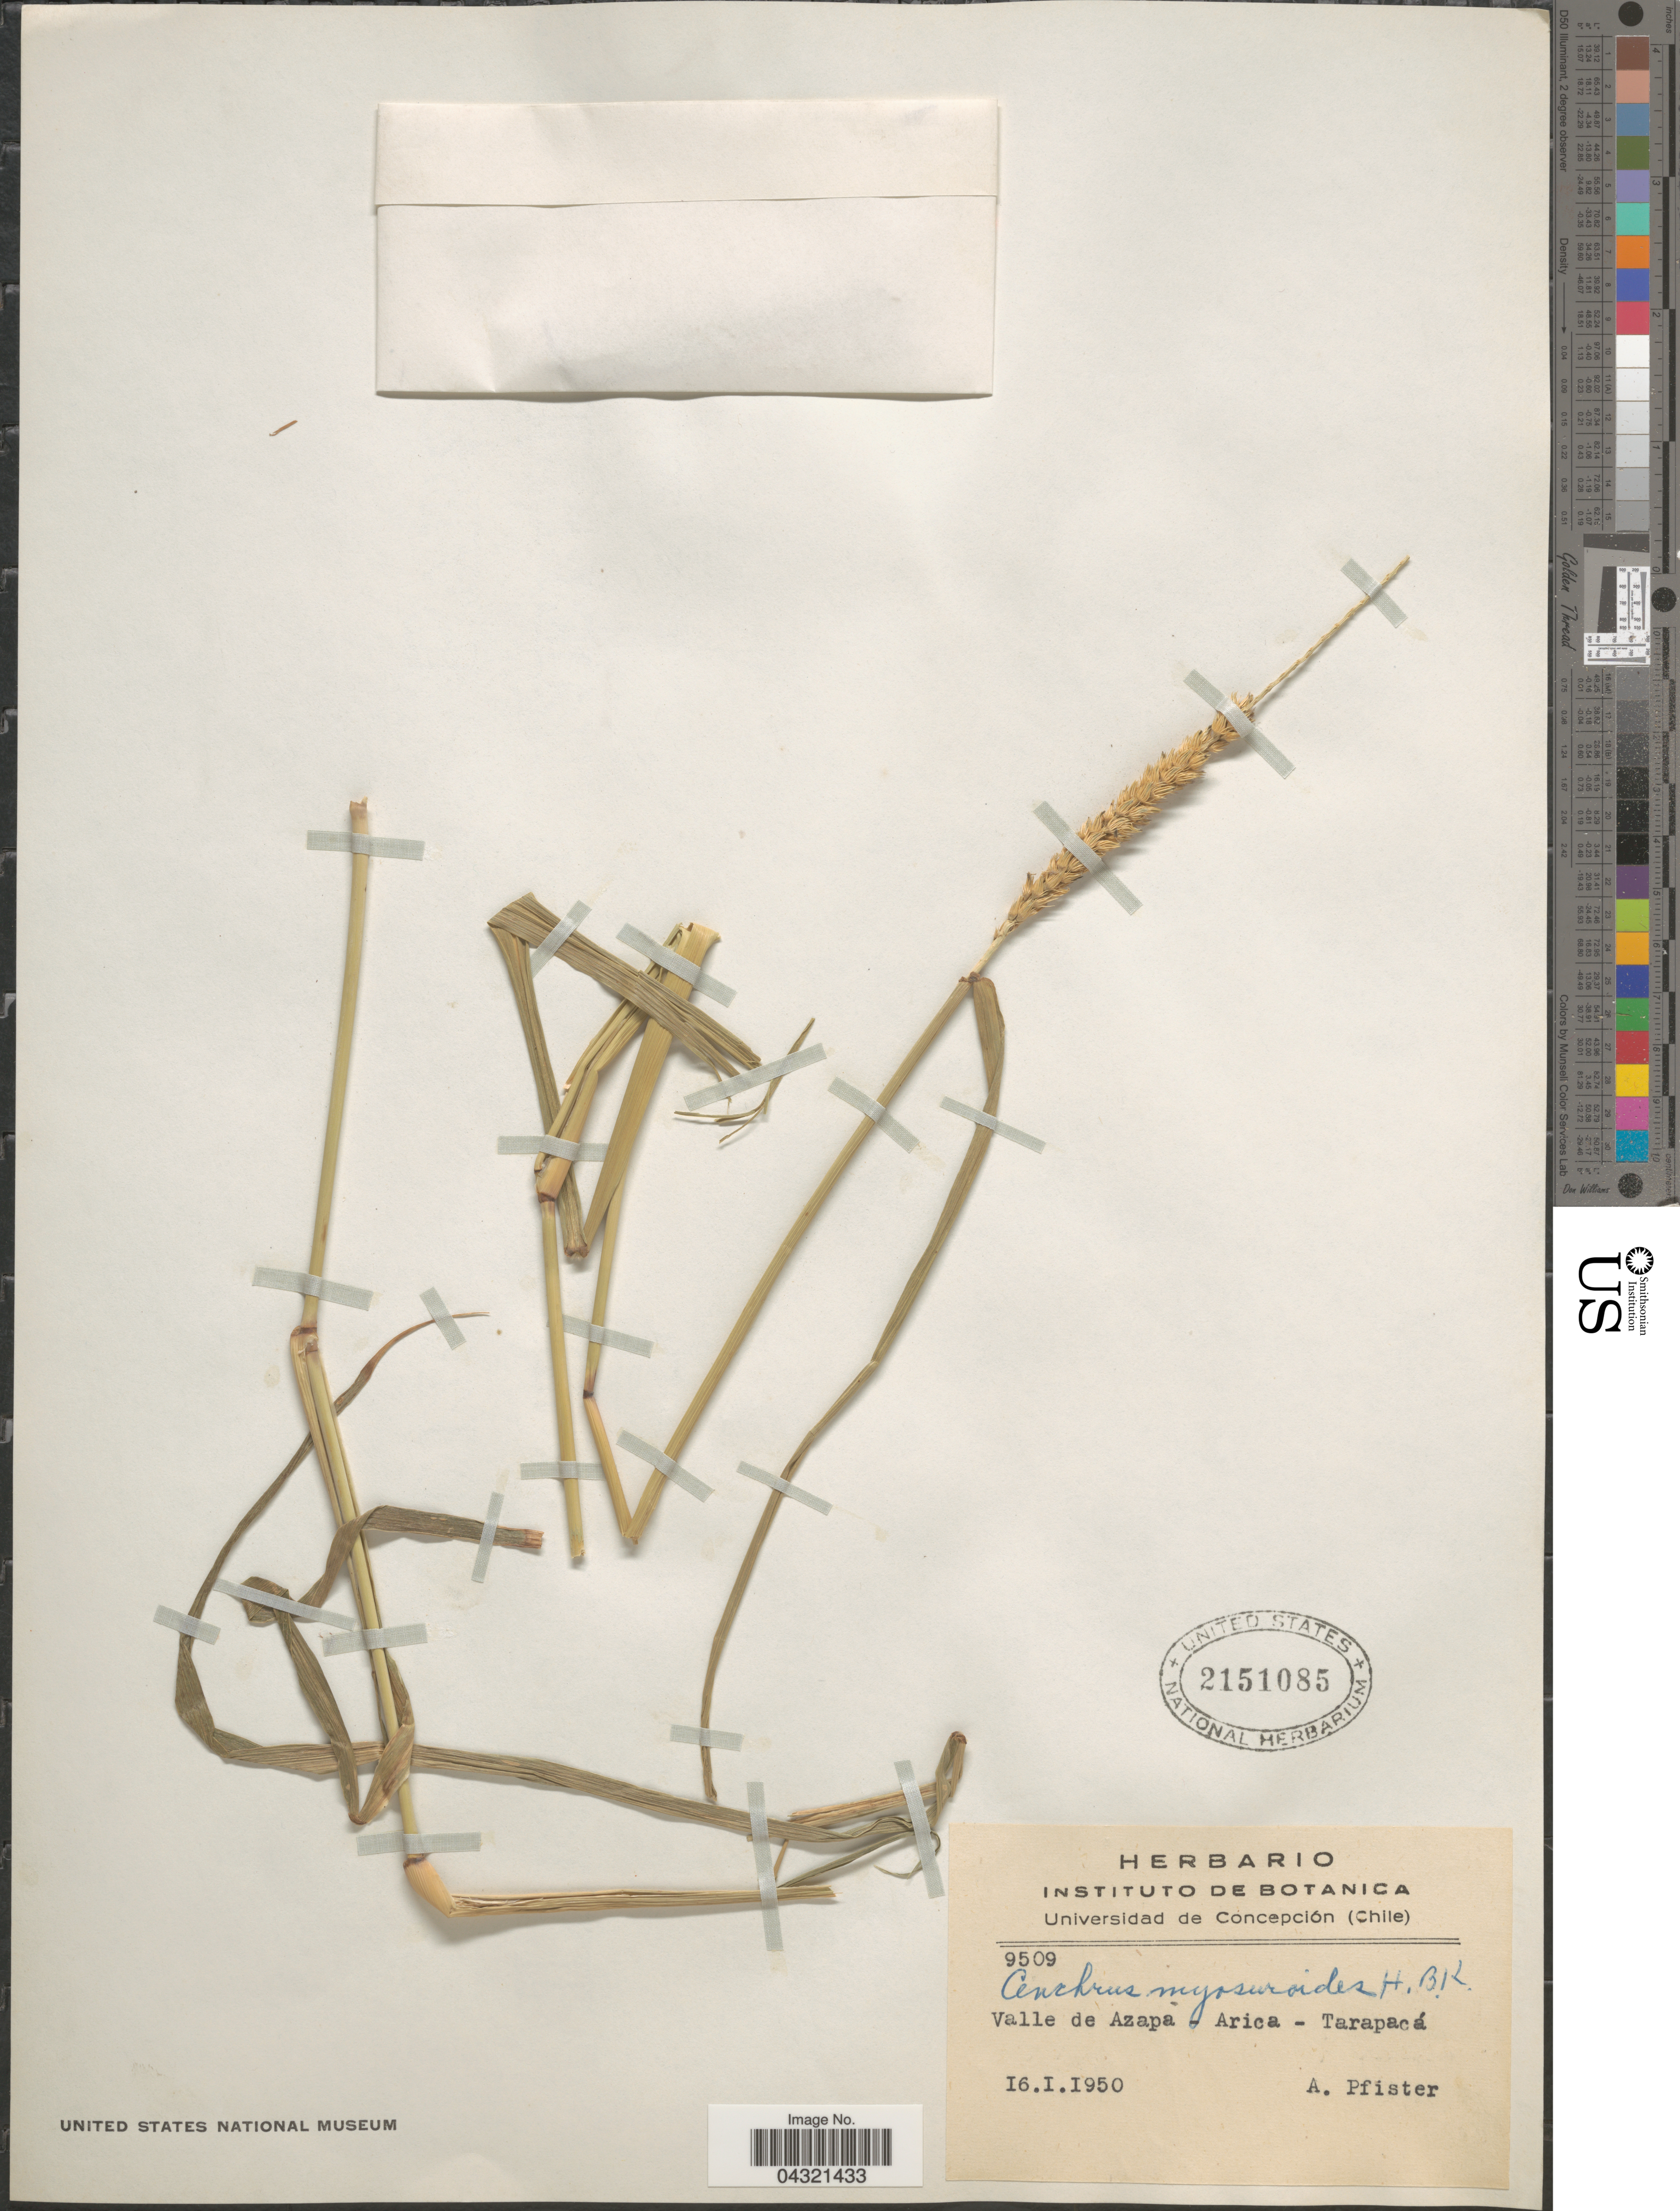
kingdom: Plantae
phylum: Tracheophyta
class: Liliopsida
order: Poales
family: Poaceae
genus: Cenchrus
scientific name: Cenchrus myosuroides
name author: Kunth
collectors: A. Pfister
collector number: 9509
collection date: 1950-01-16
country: Chile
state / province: Tarapacá (I)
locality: Valle de Azapa - Arica.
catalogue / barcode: US 2151085